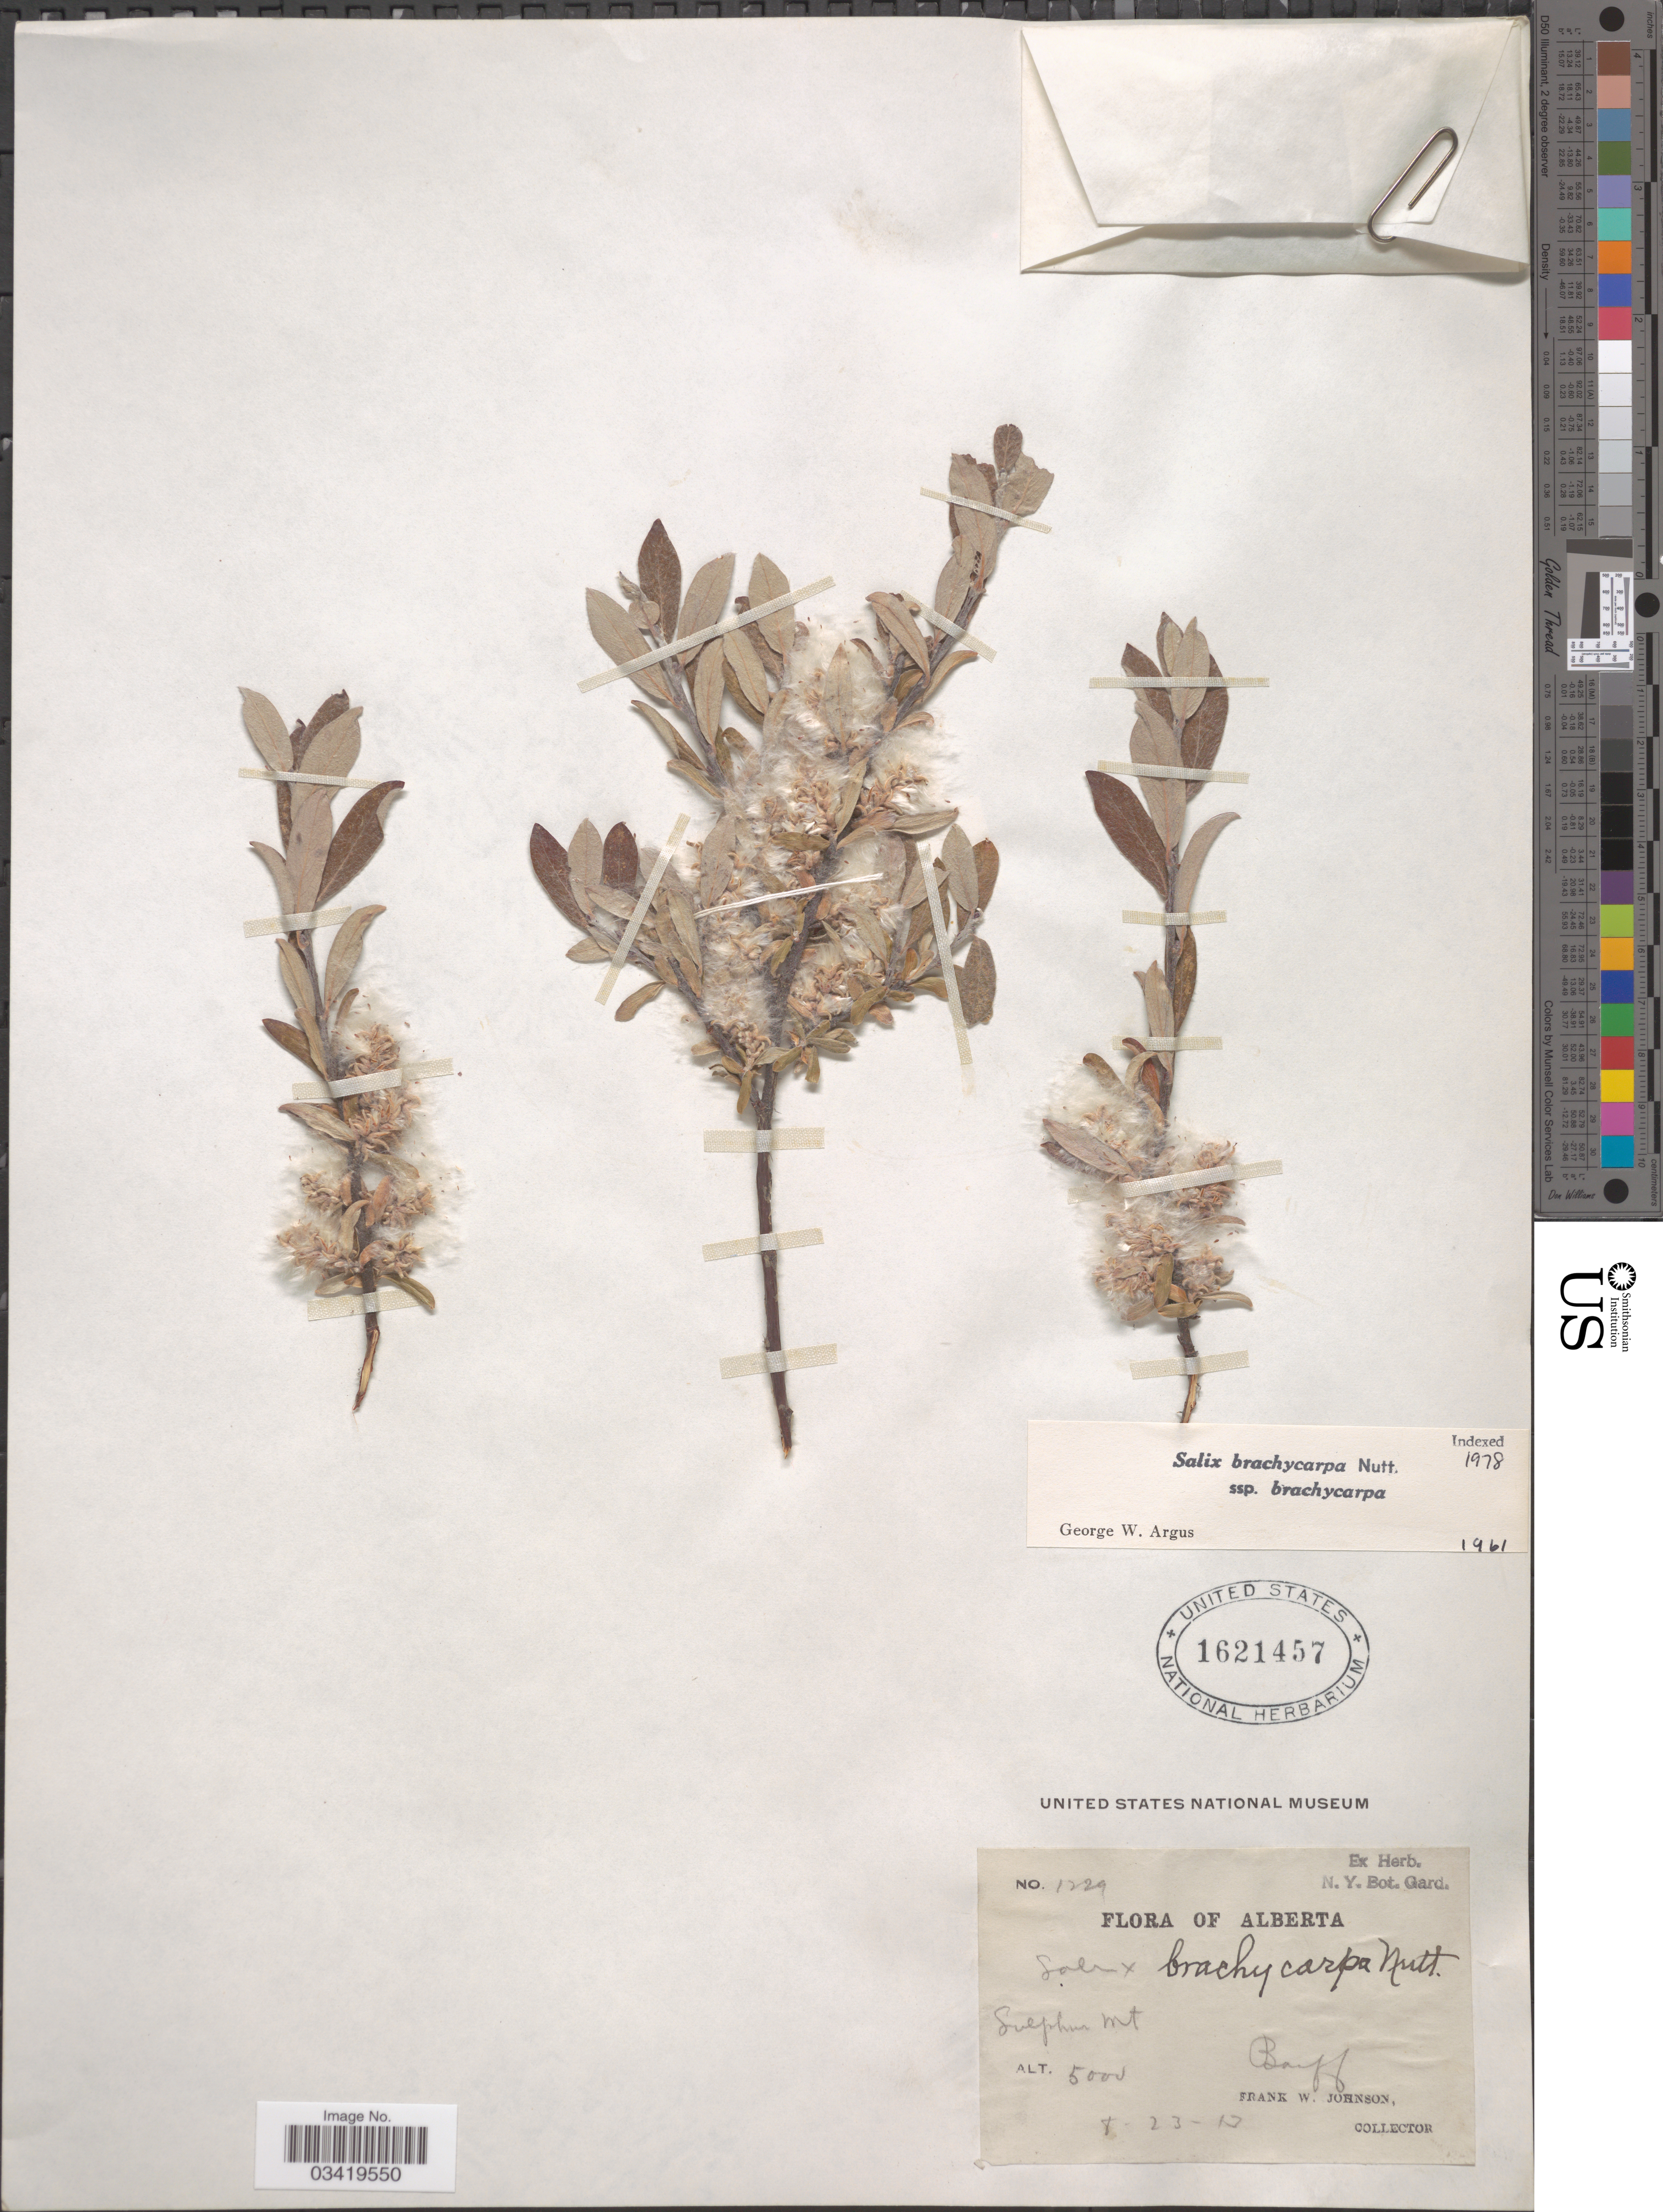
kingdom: Plantae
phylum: Tracheophyta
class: Magnoliopsida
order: Malpighiales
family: Salicaceae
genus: Salix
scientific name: Salix brachycarpa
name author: Nutt.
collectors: F. W. Johnson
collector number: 1229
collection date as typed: Transcribed d/m/y: 23/8/13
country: Canada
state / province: Alberta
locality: Sulphur Mt. Banff.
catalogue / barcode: US 1621457